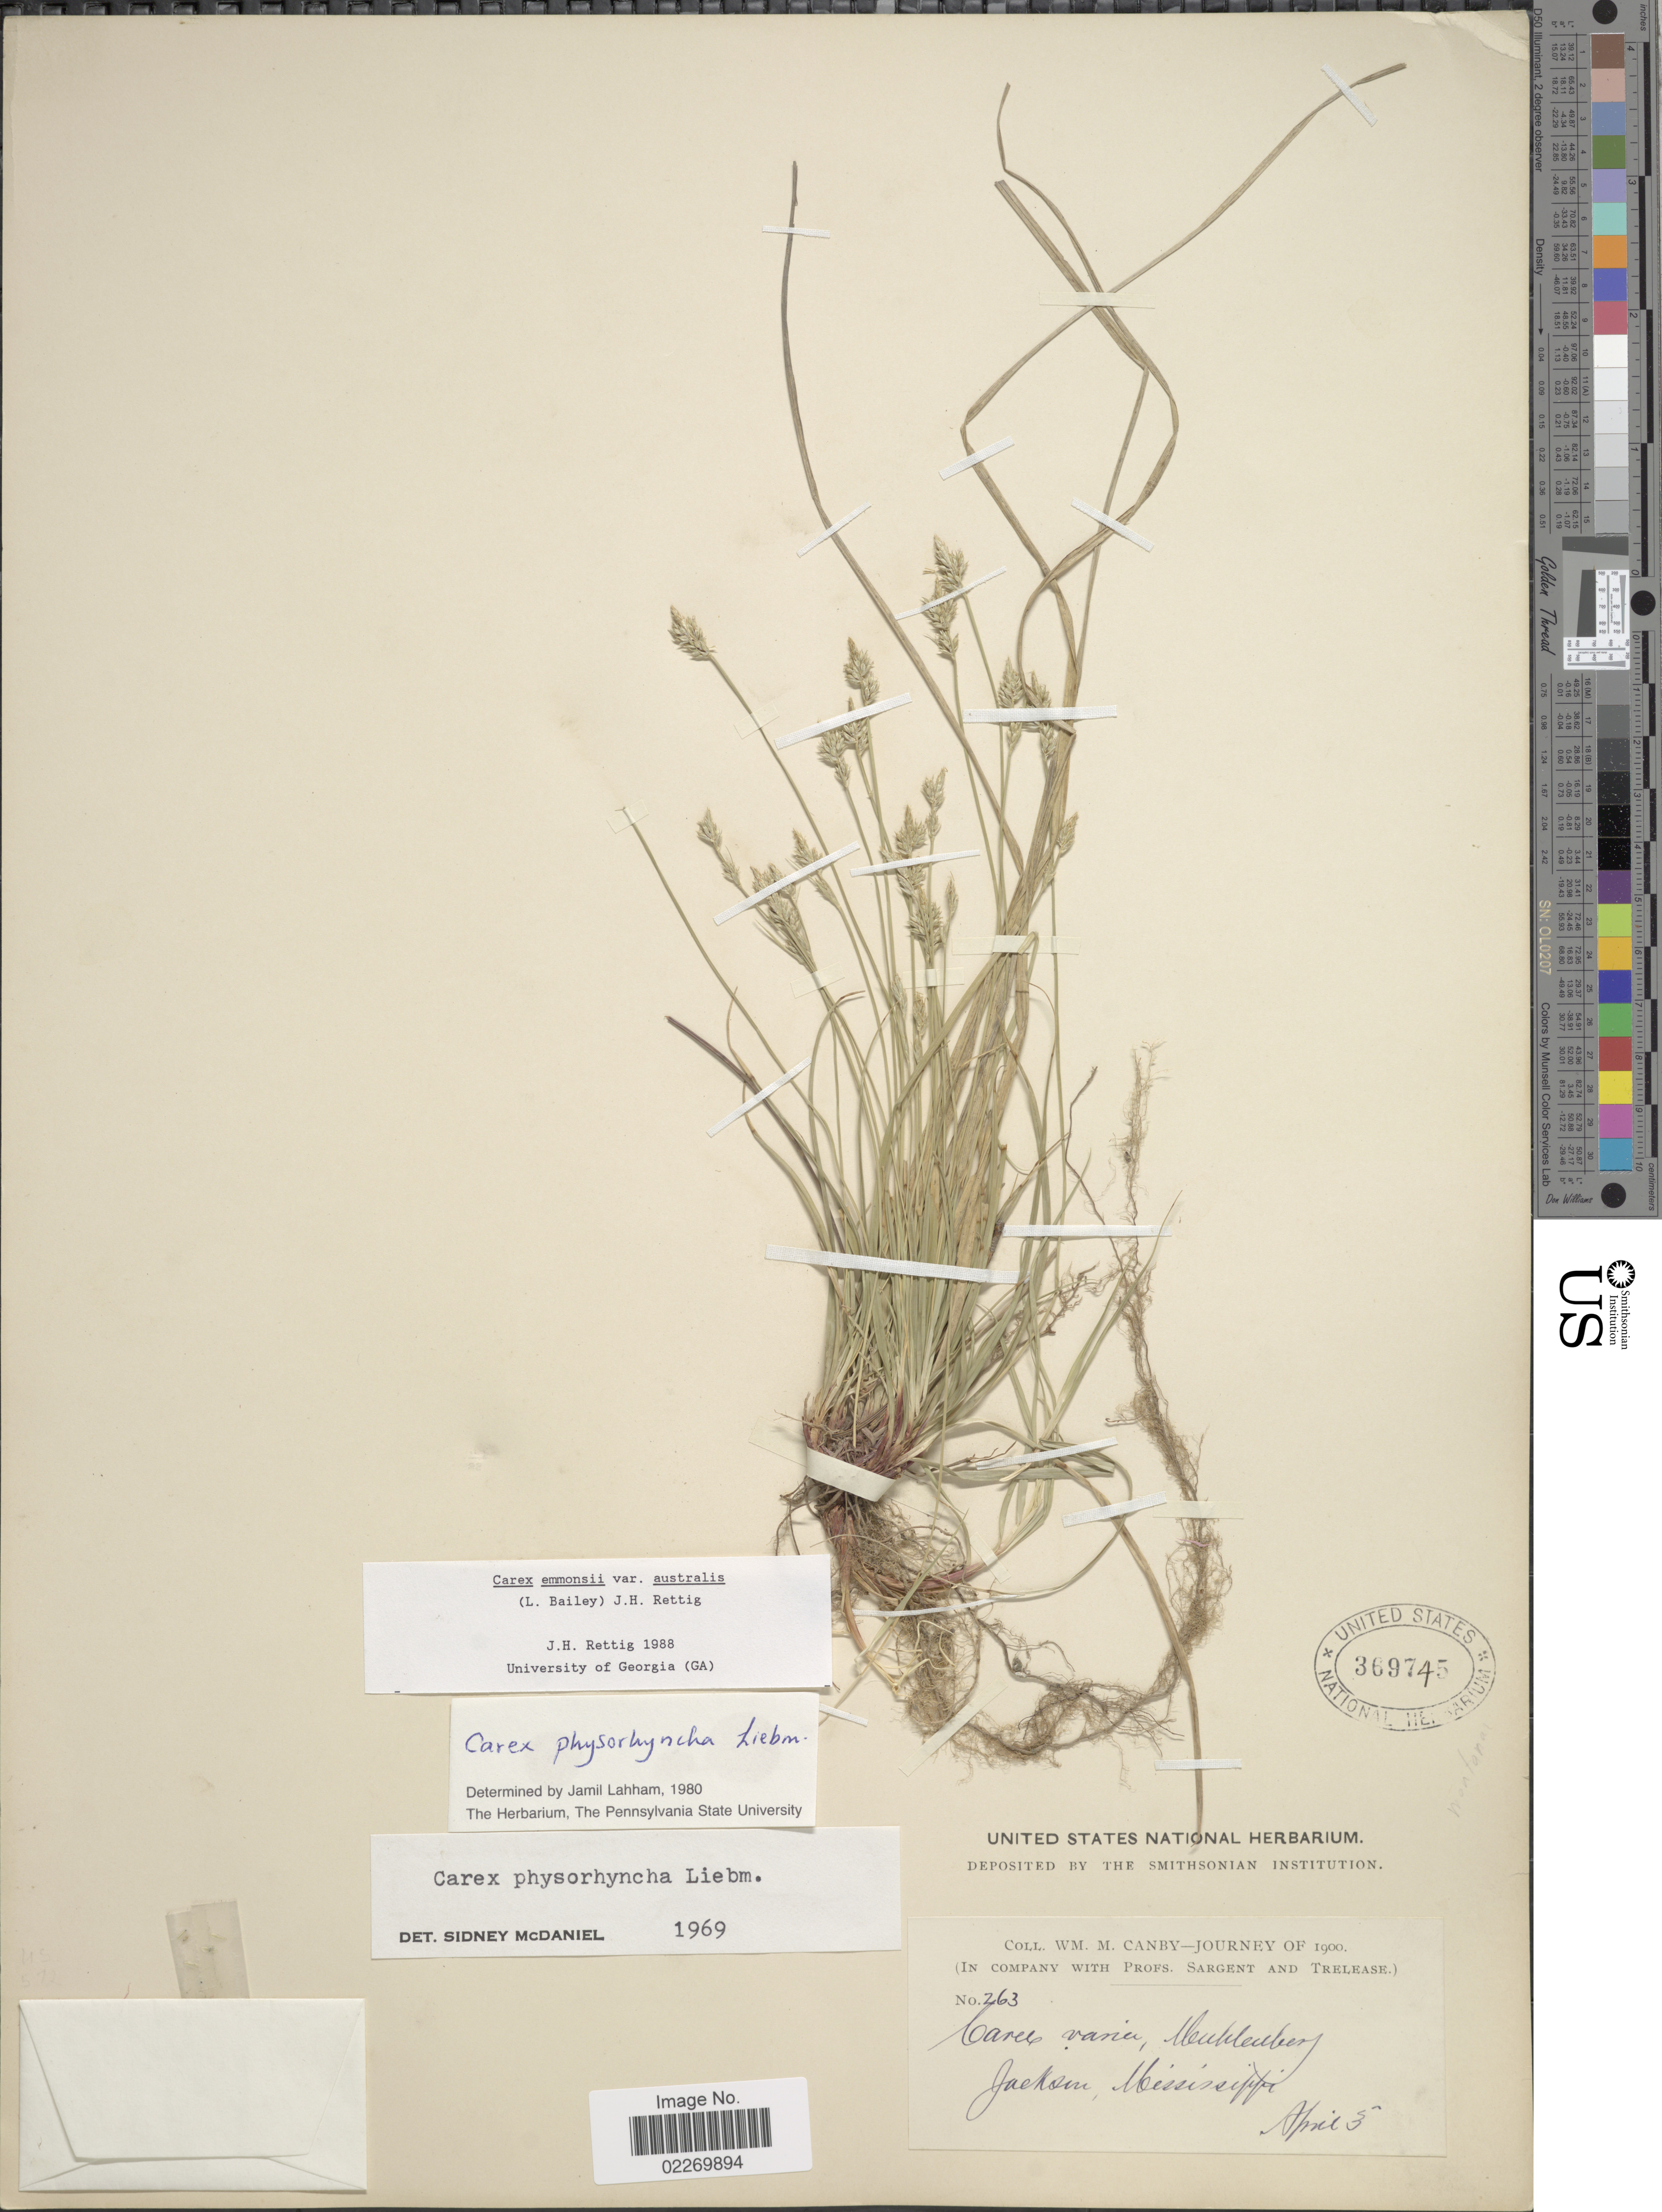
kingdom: Plantae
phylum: Tracheophyta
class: Liliopsida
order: Poales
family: Cyperaceae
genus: Carex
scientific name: Carex physorhyncha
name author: Liebm. ex Steud.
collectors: W. M. Canby, -- Sargent & -- Trelease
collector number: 263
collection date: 1900-04-03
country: United States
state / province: Mississippi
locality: Jackson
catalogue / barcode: US 369745